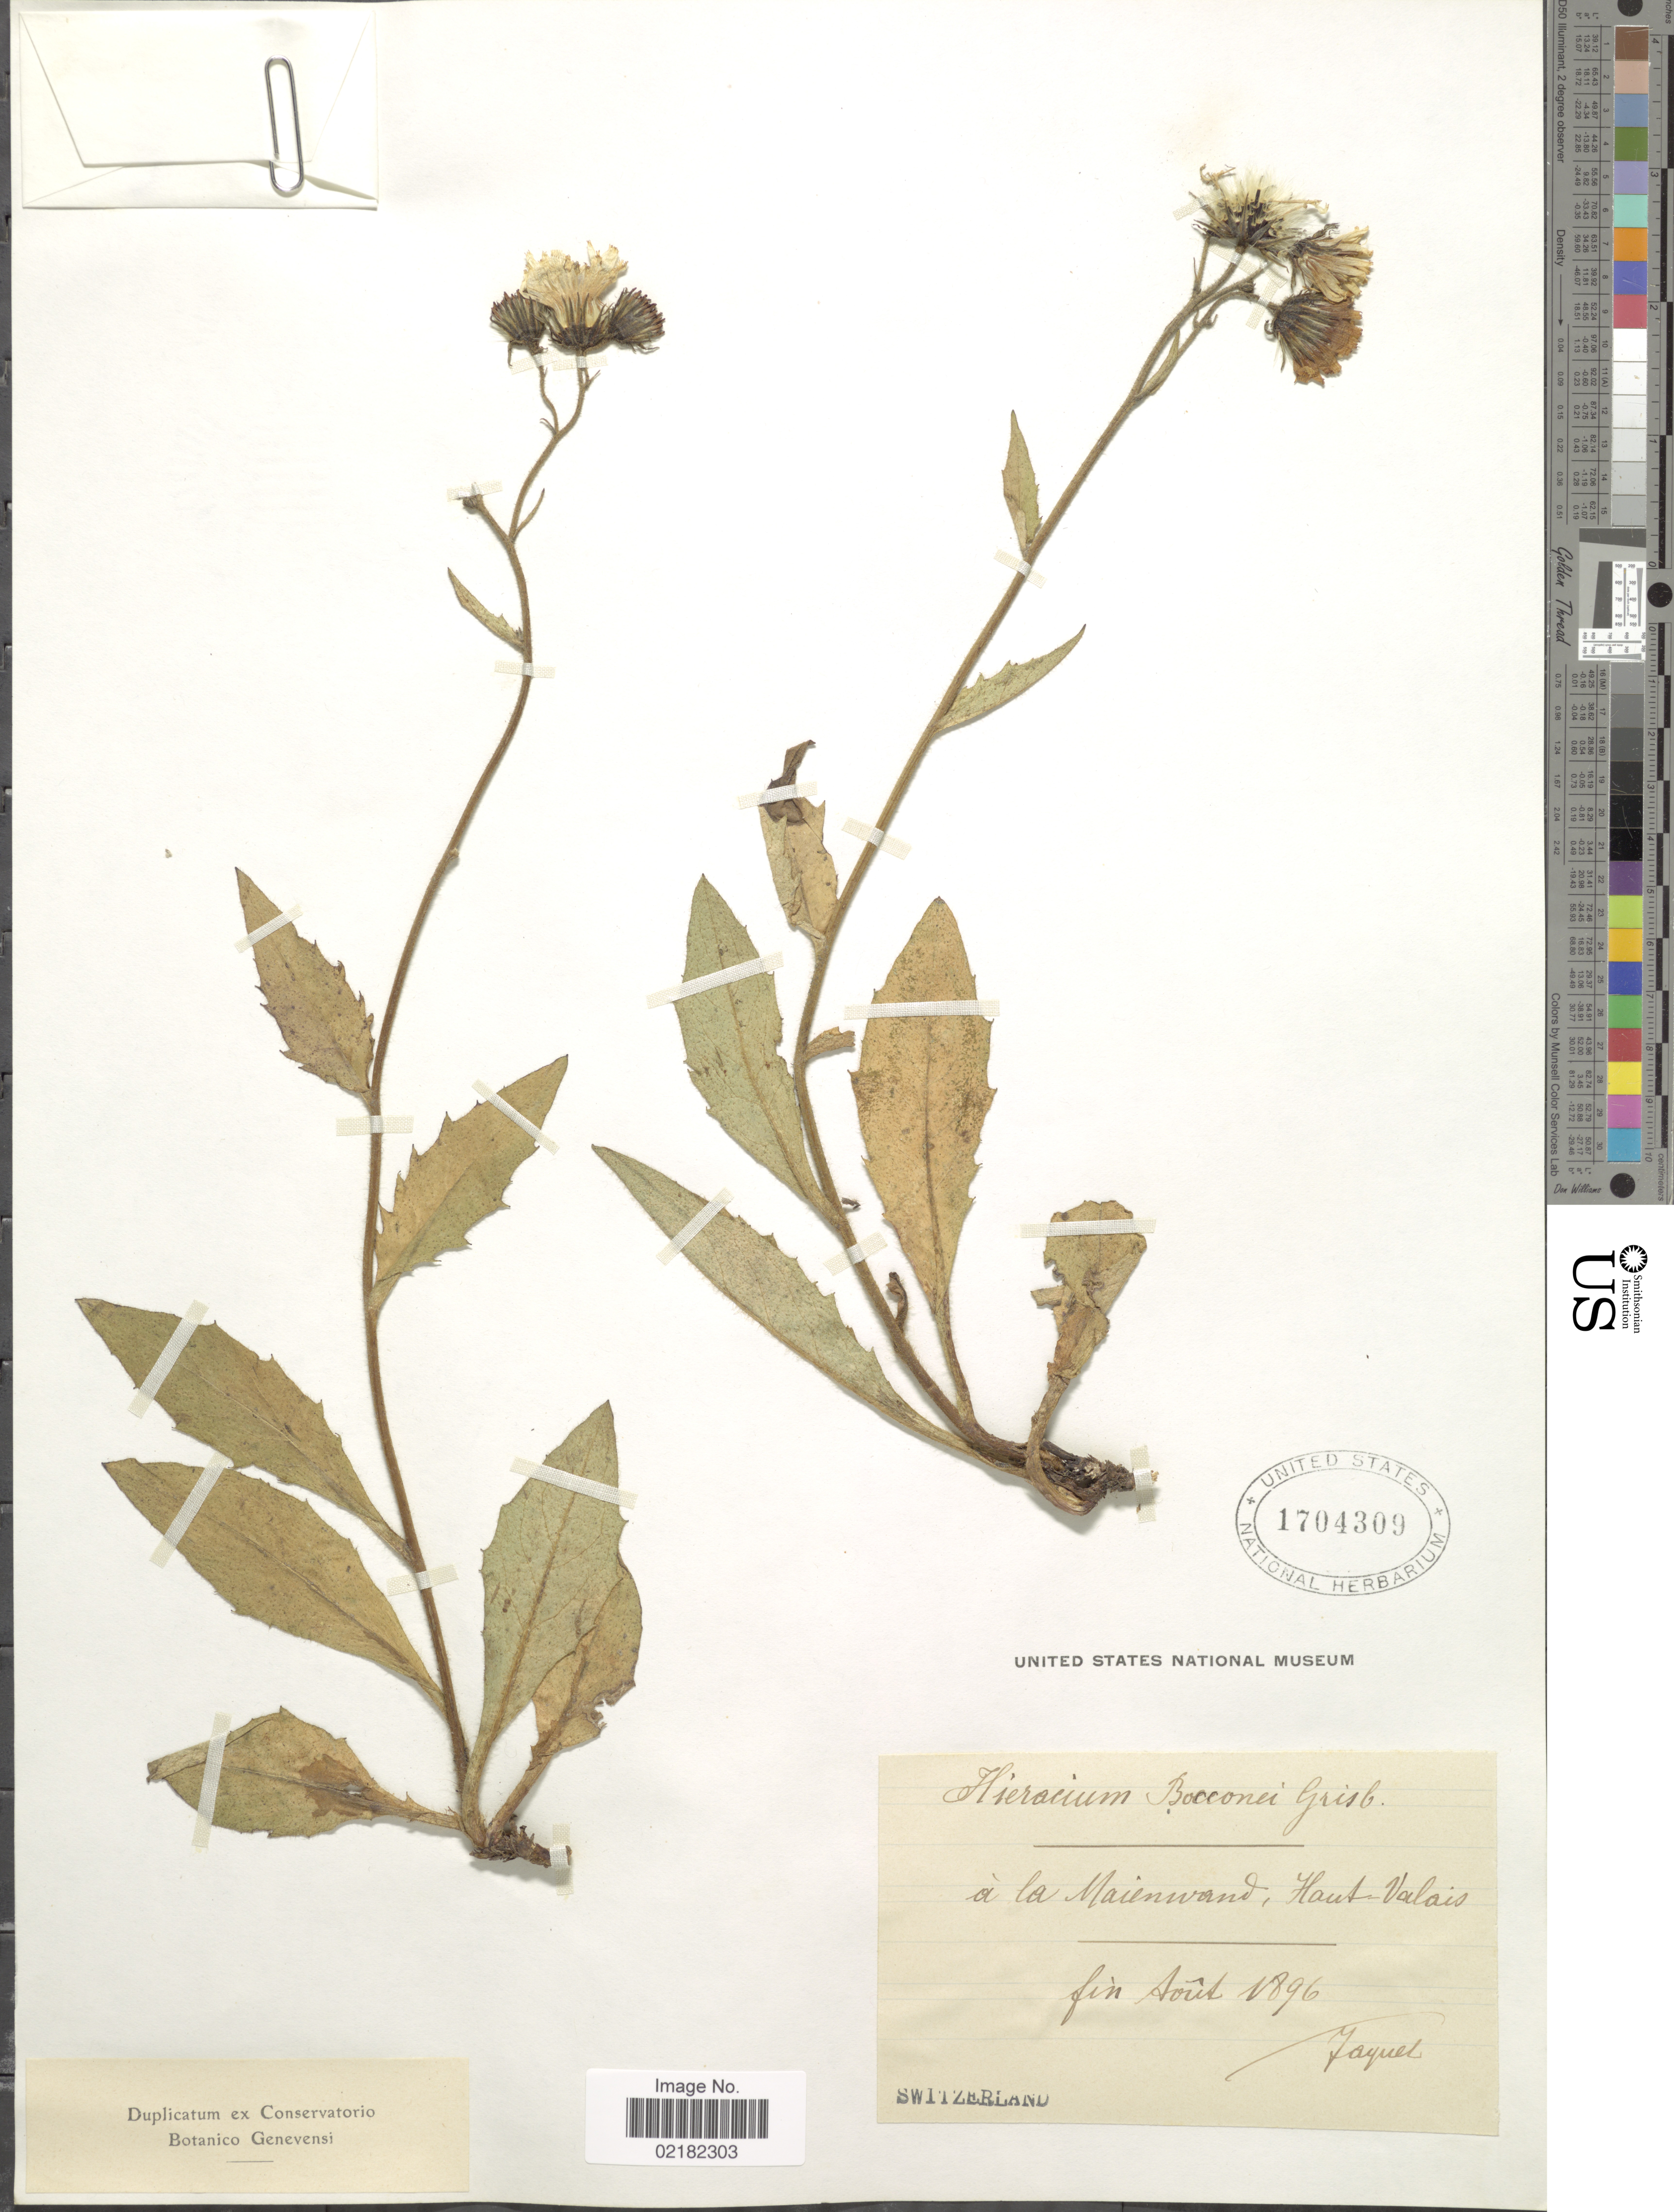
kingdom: Plantae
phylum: Tracheophyta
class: Magnoliopsida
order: Asterales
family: Asteraceae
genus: Hieracium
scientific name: Hieracium bocconei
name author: Griseb.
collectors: -. Jaquel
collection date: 1896-08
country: Switzerland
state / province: Valais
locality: A la Maienwand; Haut-Valais.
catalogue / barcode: US 1704309